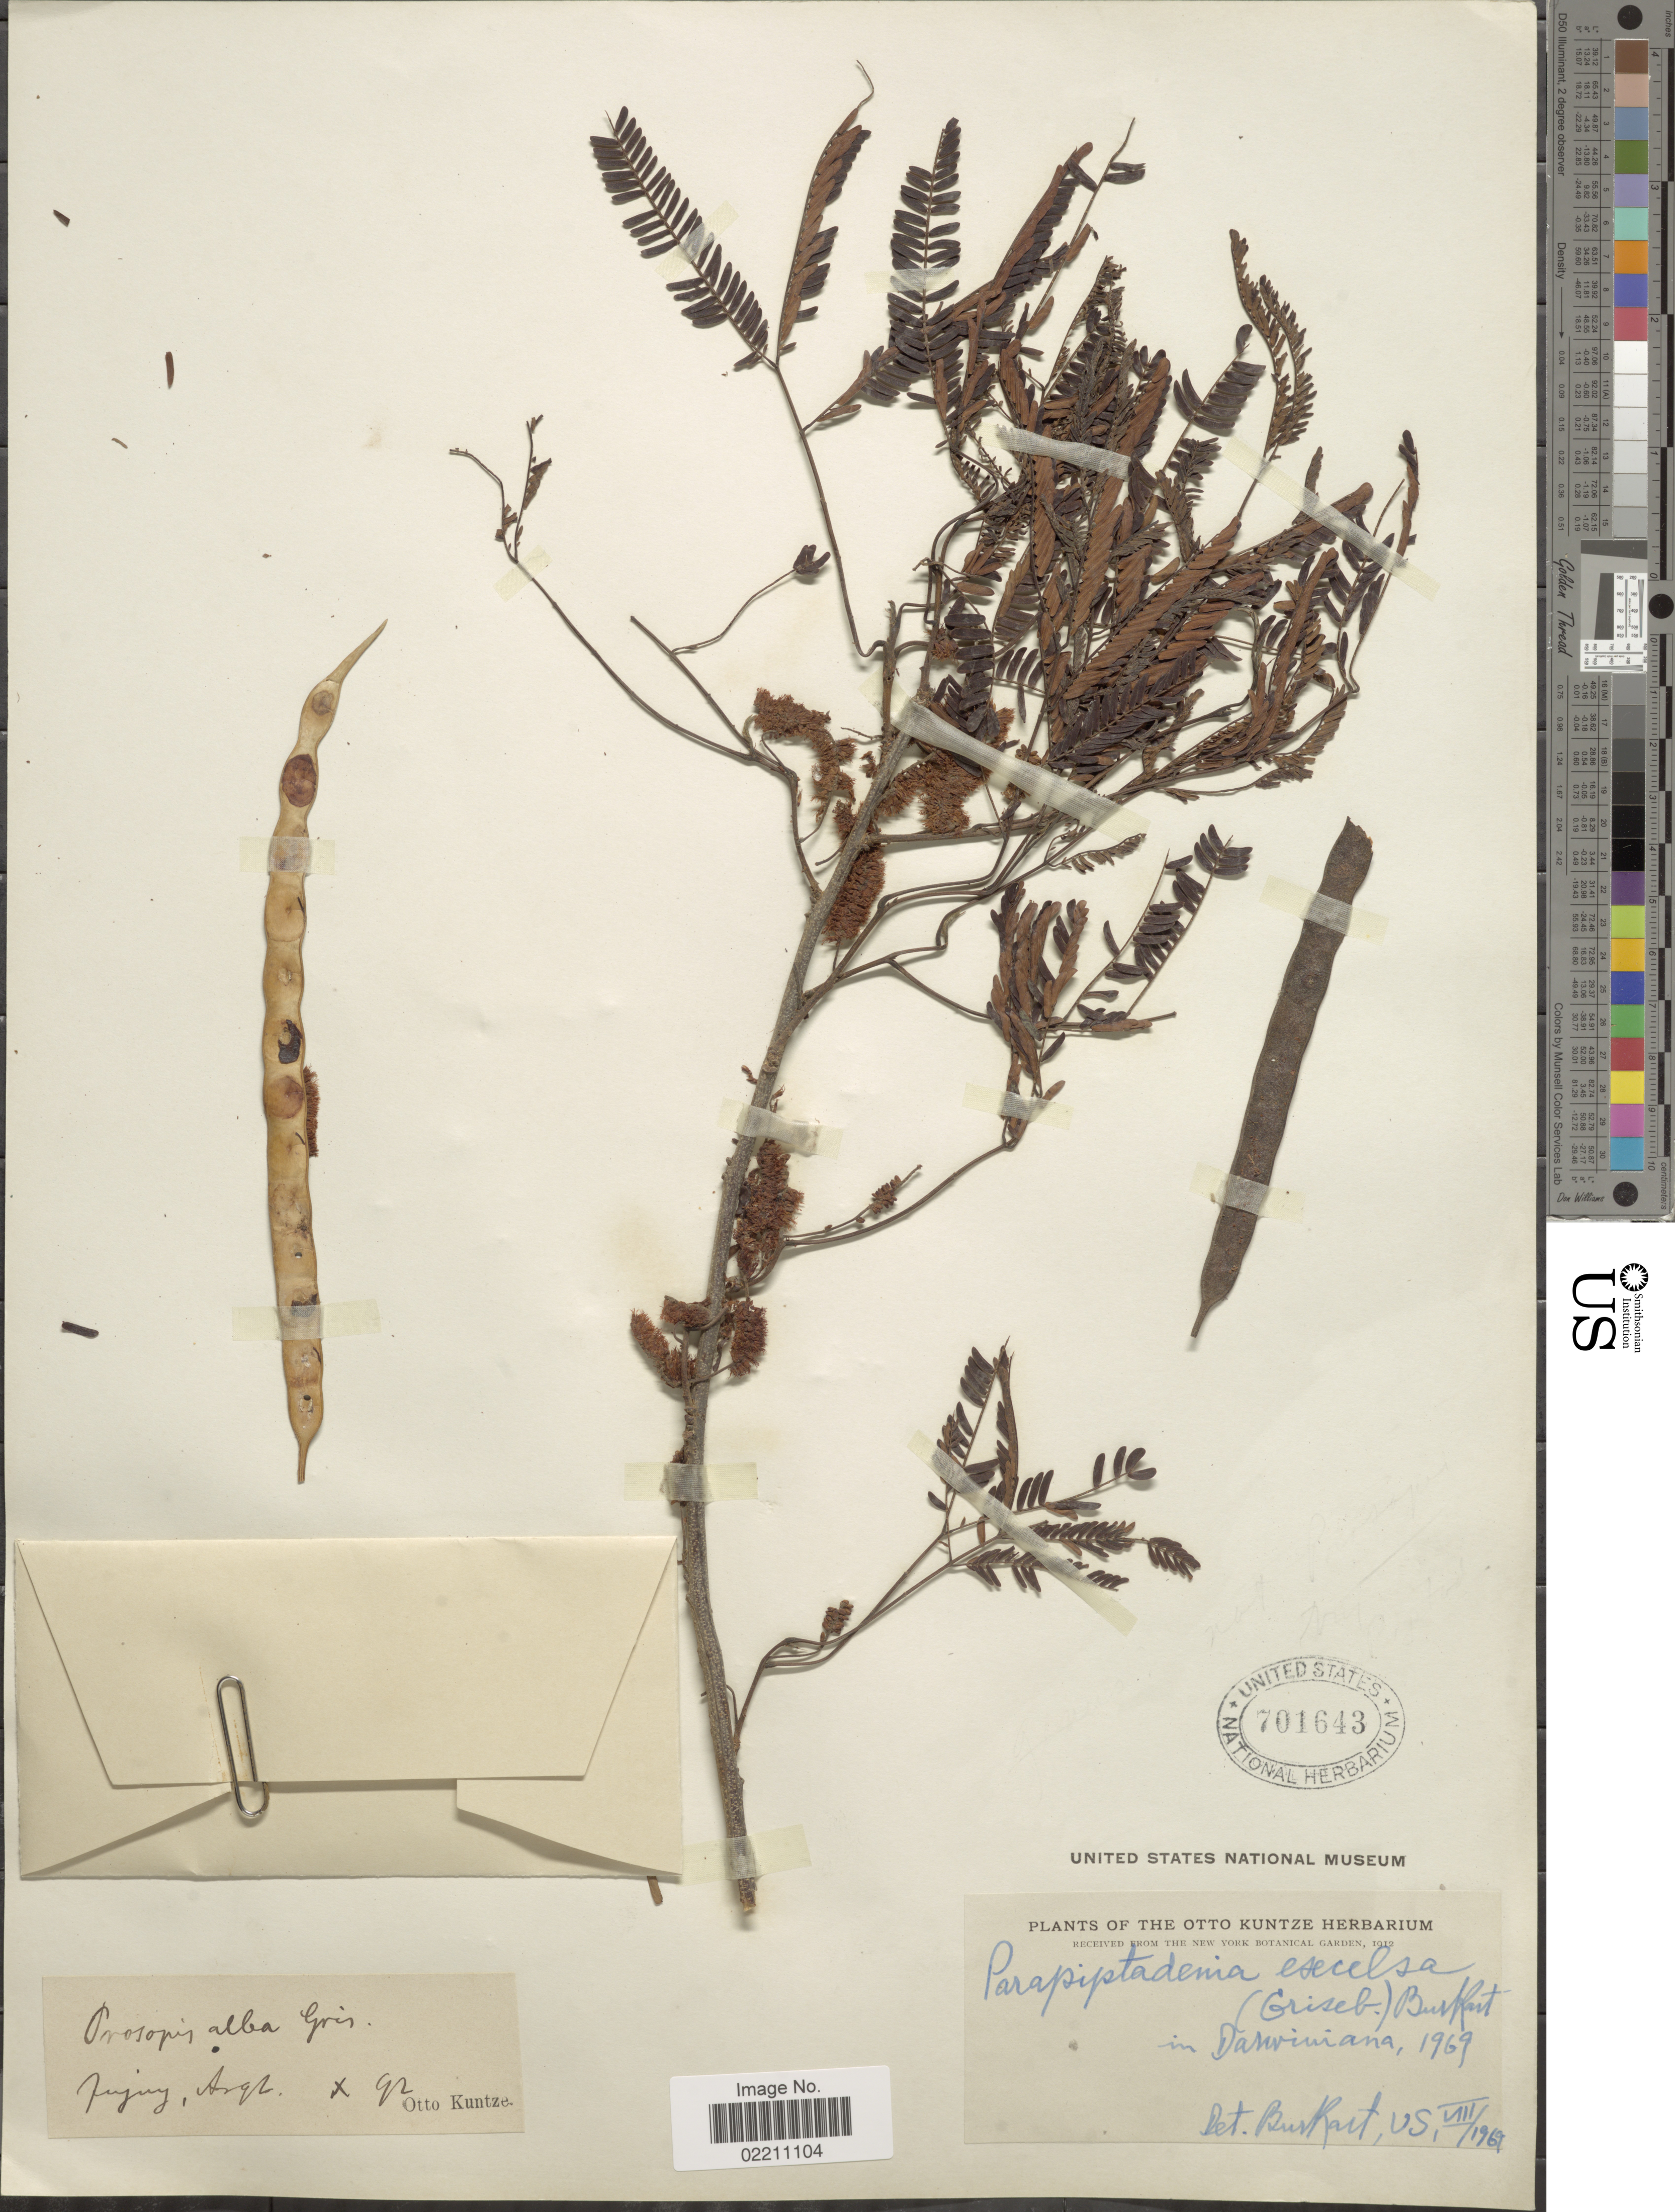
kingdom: Plantae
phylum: Tracheophyta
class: Magnoliopsida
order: Fabales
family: Fabaceae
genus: Parapiptadenia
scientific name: Parapiptadenia excelsa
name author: (Griseb.) Burkart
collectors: C.E.O. Kuntze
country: Argentina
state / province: Jujuy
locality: Jujuy, Argent.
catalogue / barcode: US 701643